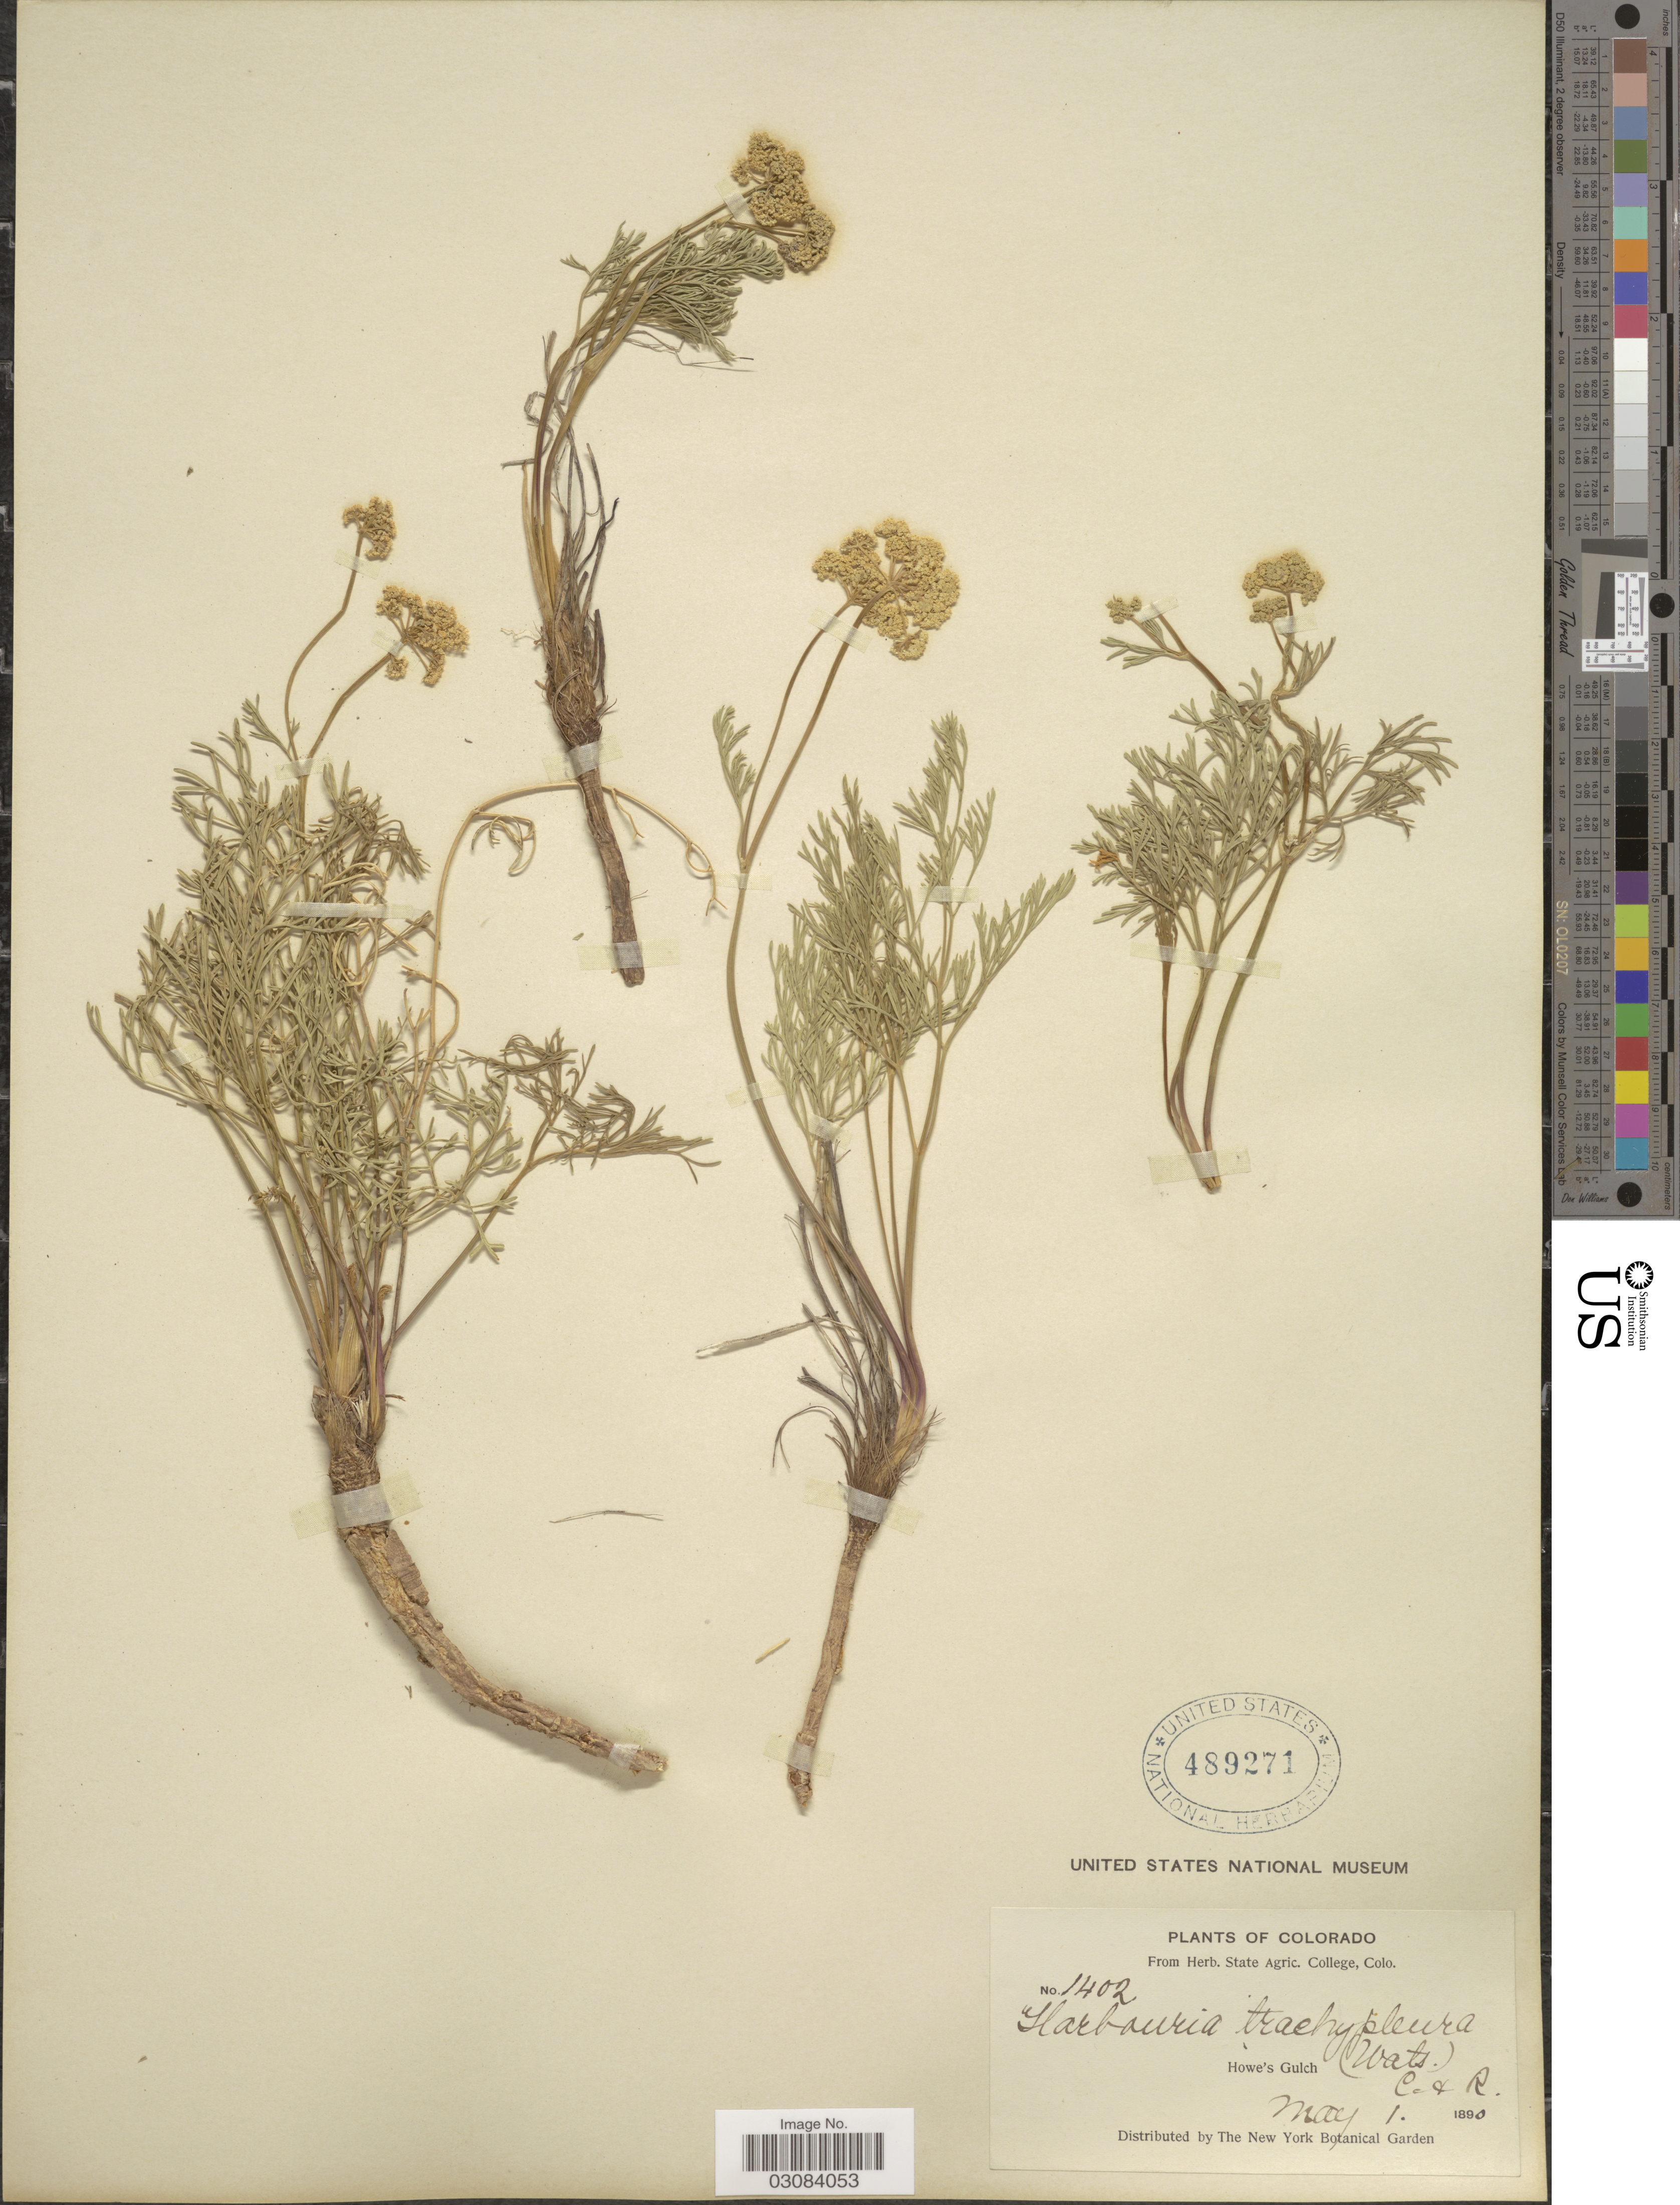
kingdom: Plantae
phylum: Tracheophyta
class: Magnoliopsida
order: Apiales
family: Apiaceae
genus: Harbouria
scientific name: Harbouria trachypleura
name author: (A. Gray) J.M. Coult. & Rose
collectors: ex herb. State Agric. College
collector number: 1402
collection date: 1890-05-01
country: United States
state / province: Colorado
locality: Howe's Gulch.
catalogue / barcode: US 489271